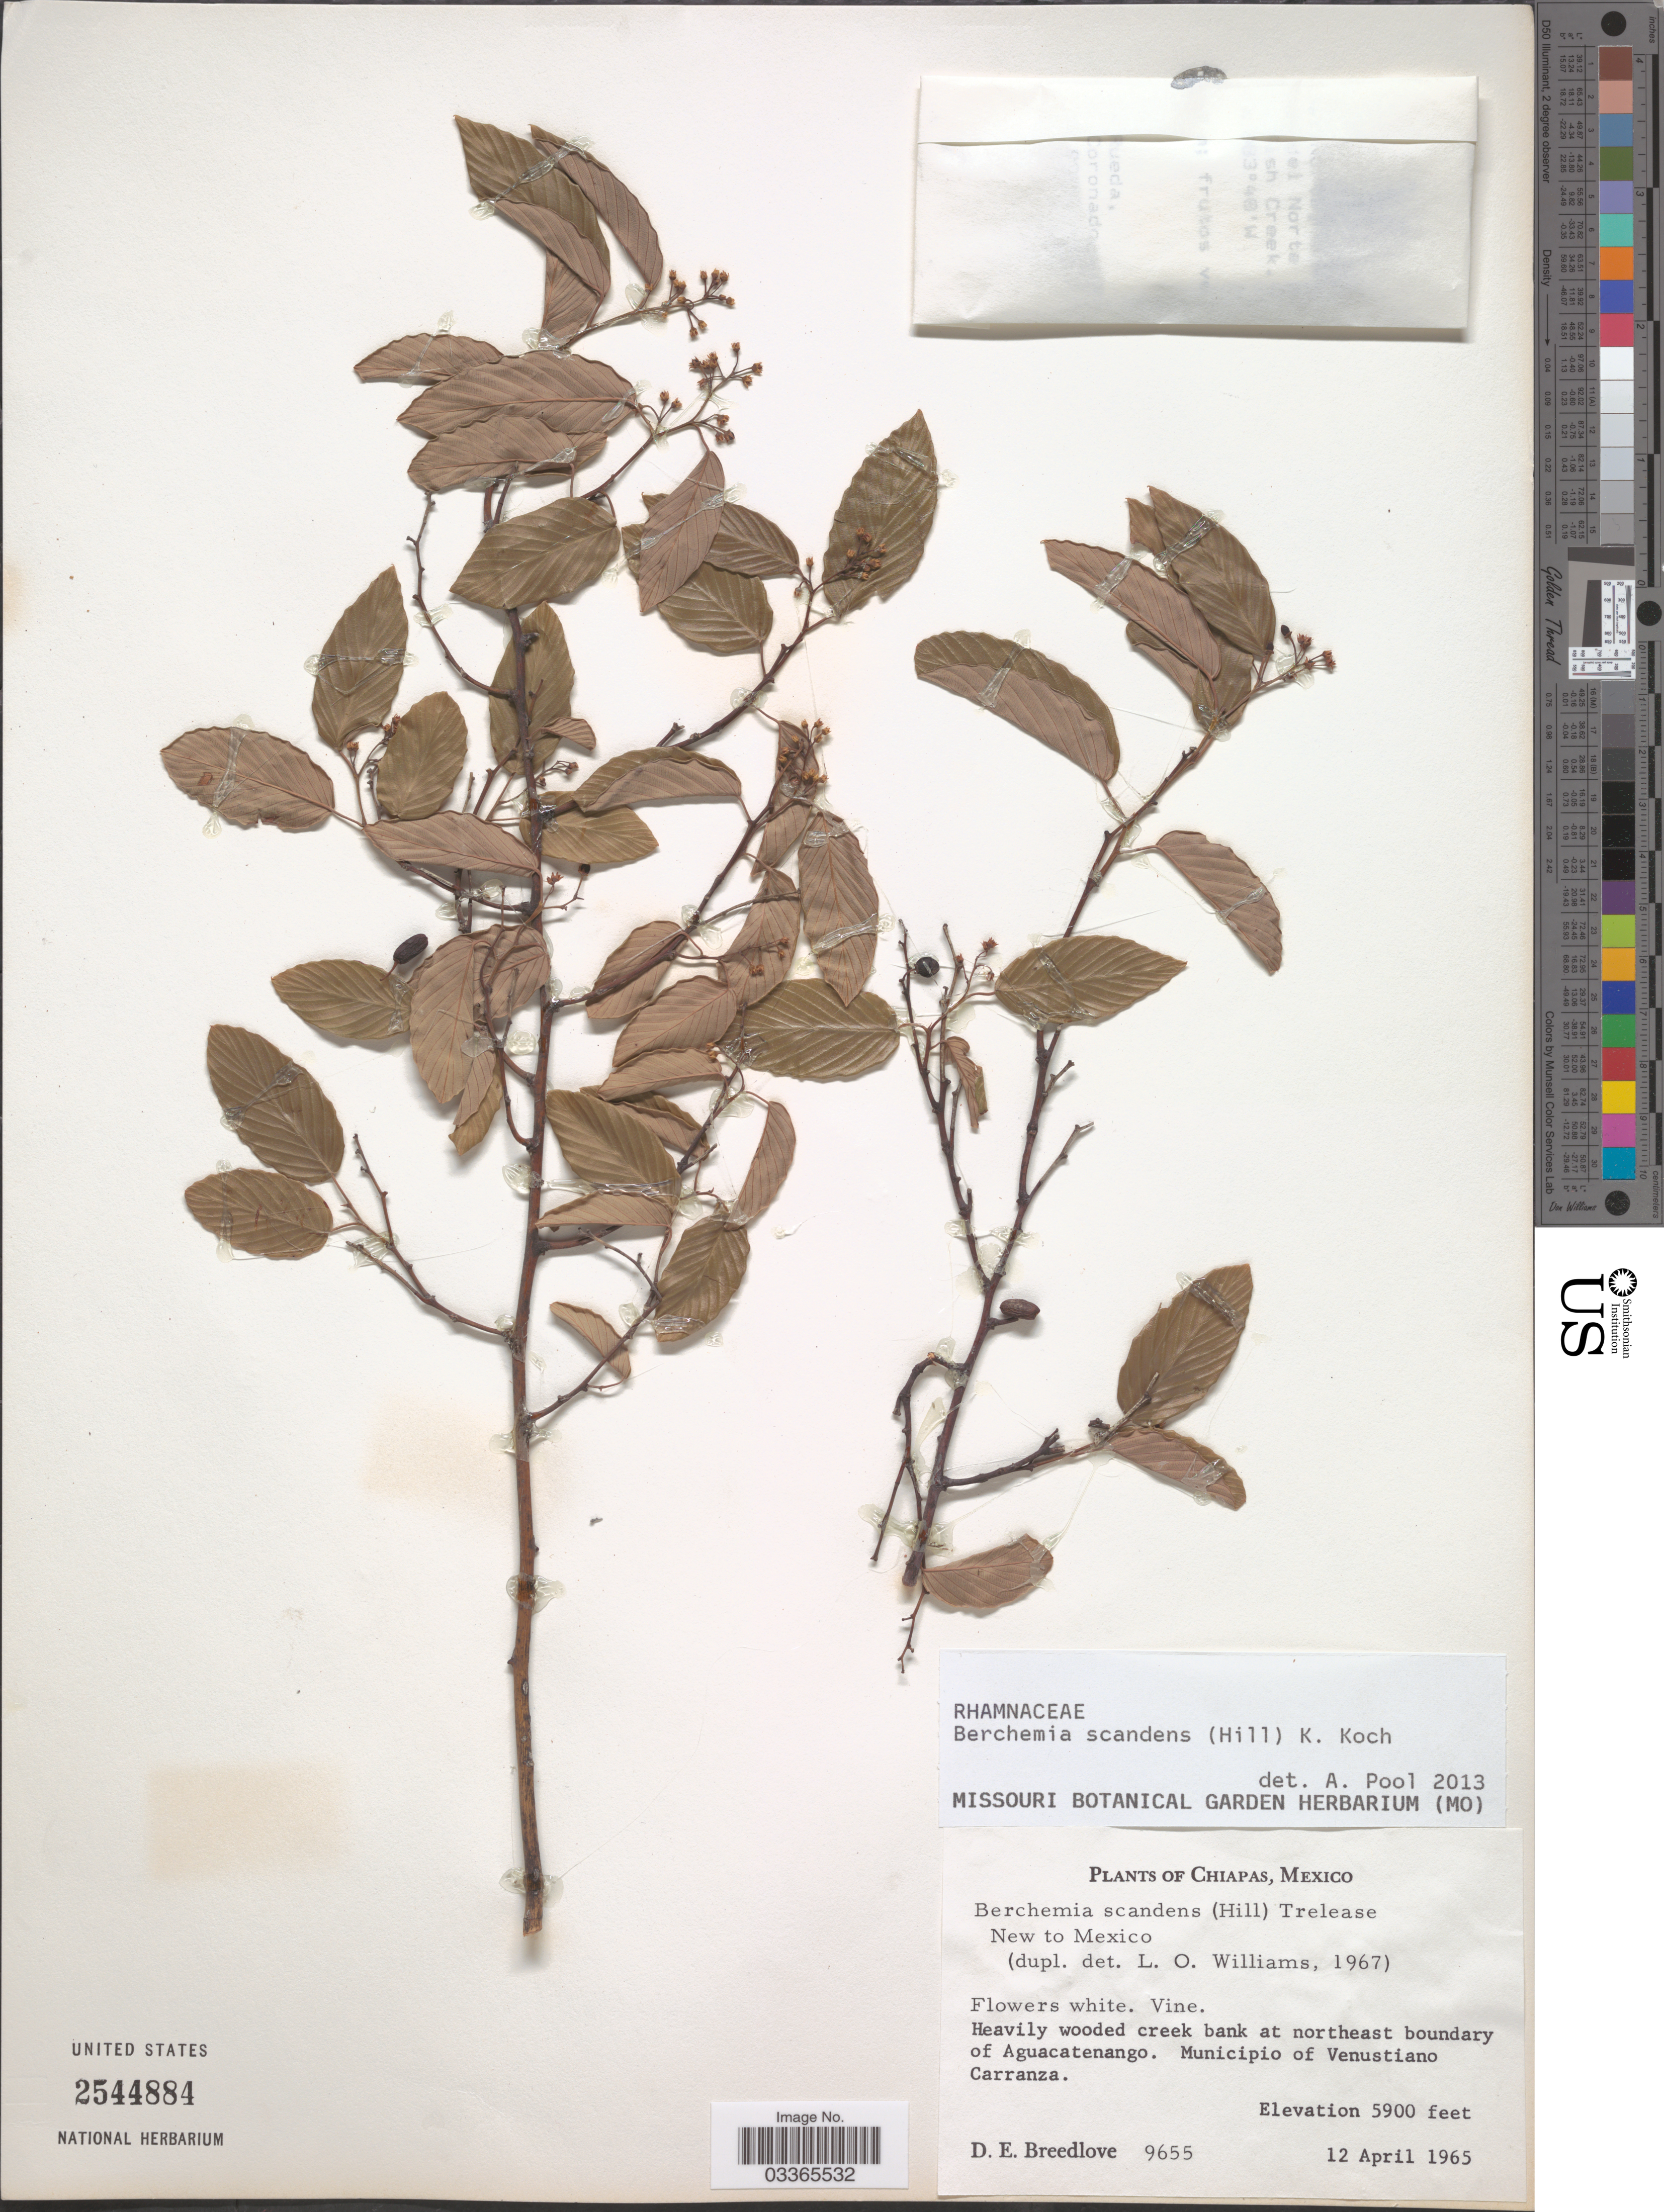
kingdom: Plantae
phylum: Tracheophyta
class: Magnoliopsida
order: Rosales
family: Rhamnaceae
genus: Berchemia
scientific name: Berchemia scandens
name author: (Hill) K. Koch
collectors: D. E. Breedlove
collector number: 9655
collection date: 1965-04-12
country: Mexico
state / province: Chiapas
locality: Heavily wooded creek bank at northeast boundary of Aguacatenango. Municipio of Venustiano Carranza.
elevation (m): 1798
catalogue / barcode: US 2544884